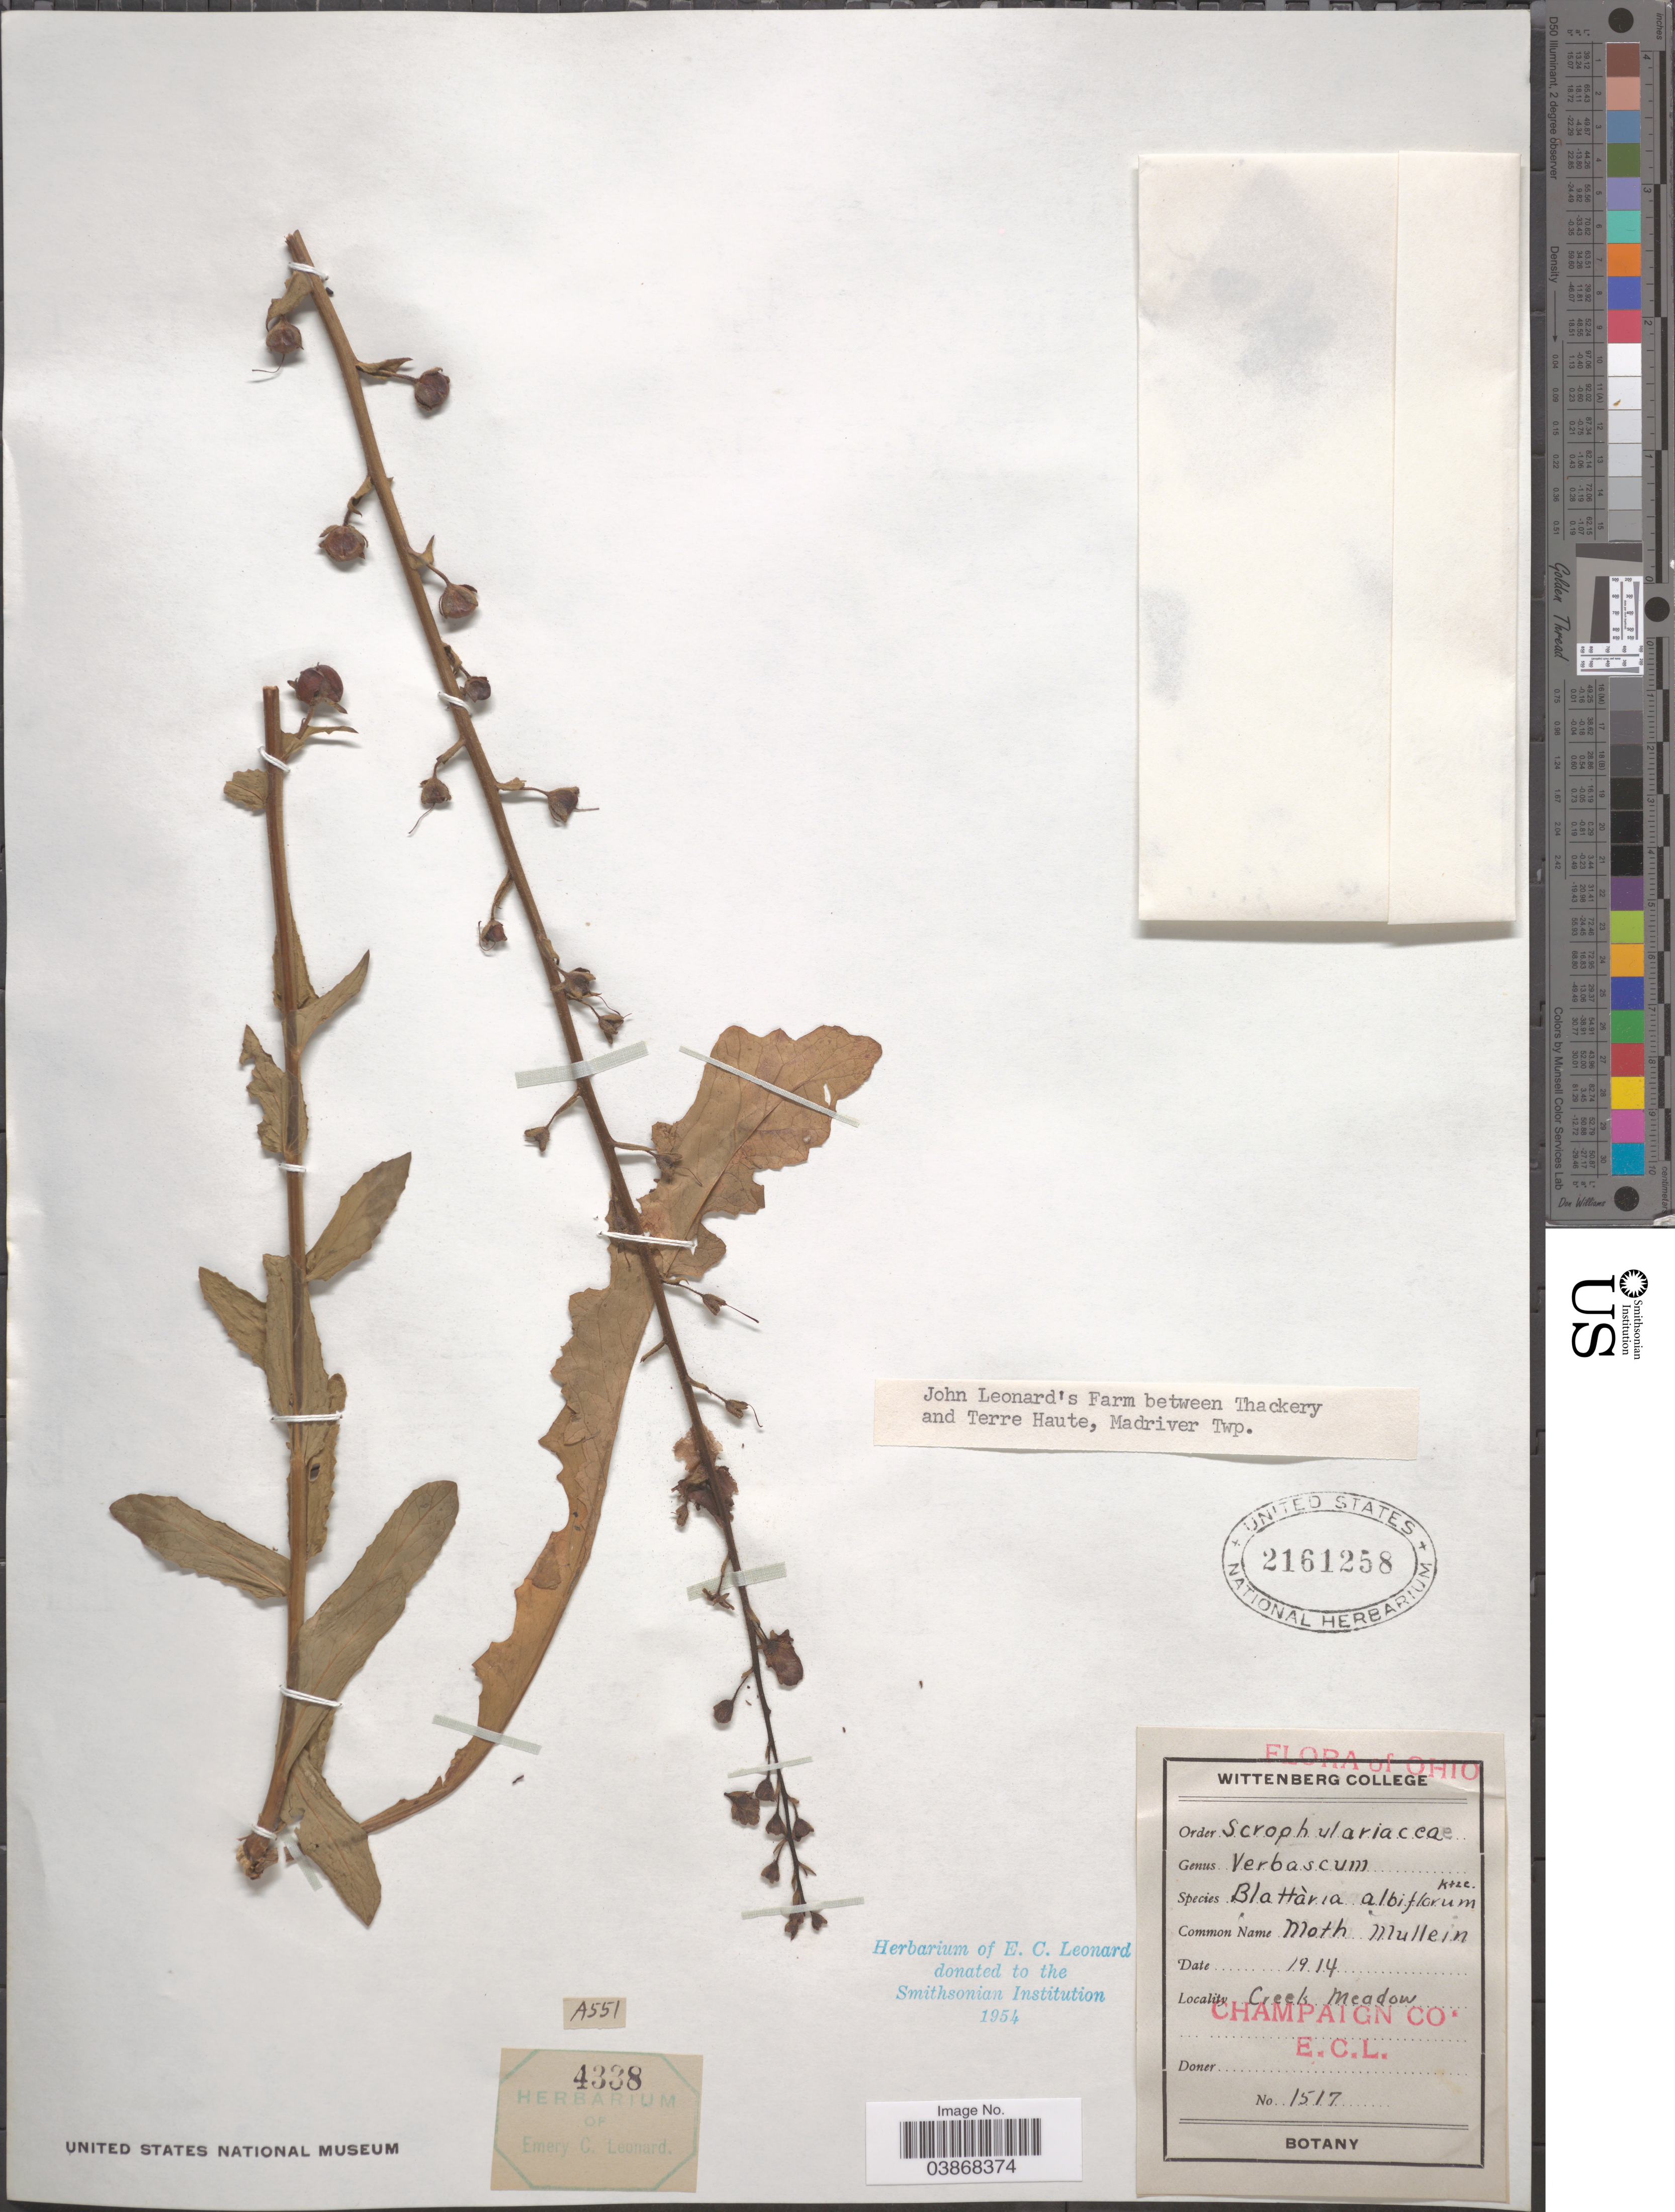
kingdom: Plantae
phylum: Tracheophyta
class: Magnoliopsida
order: Lamiales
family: Scrophulariaceae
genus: Verbascum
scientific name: Verbascum blattaria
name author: L.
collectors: E. C. Leonard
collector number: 1517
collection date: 1914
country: United States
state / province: Ohio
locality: Creek Meadow. Champaign Co. John Leonard's Farm between Thackery and Terre Haute, Madriver Twp.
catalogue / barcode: US 2161258